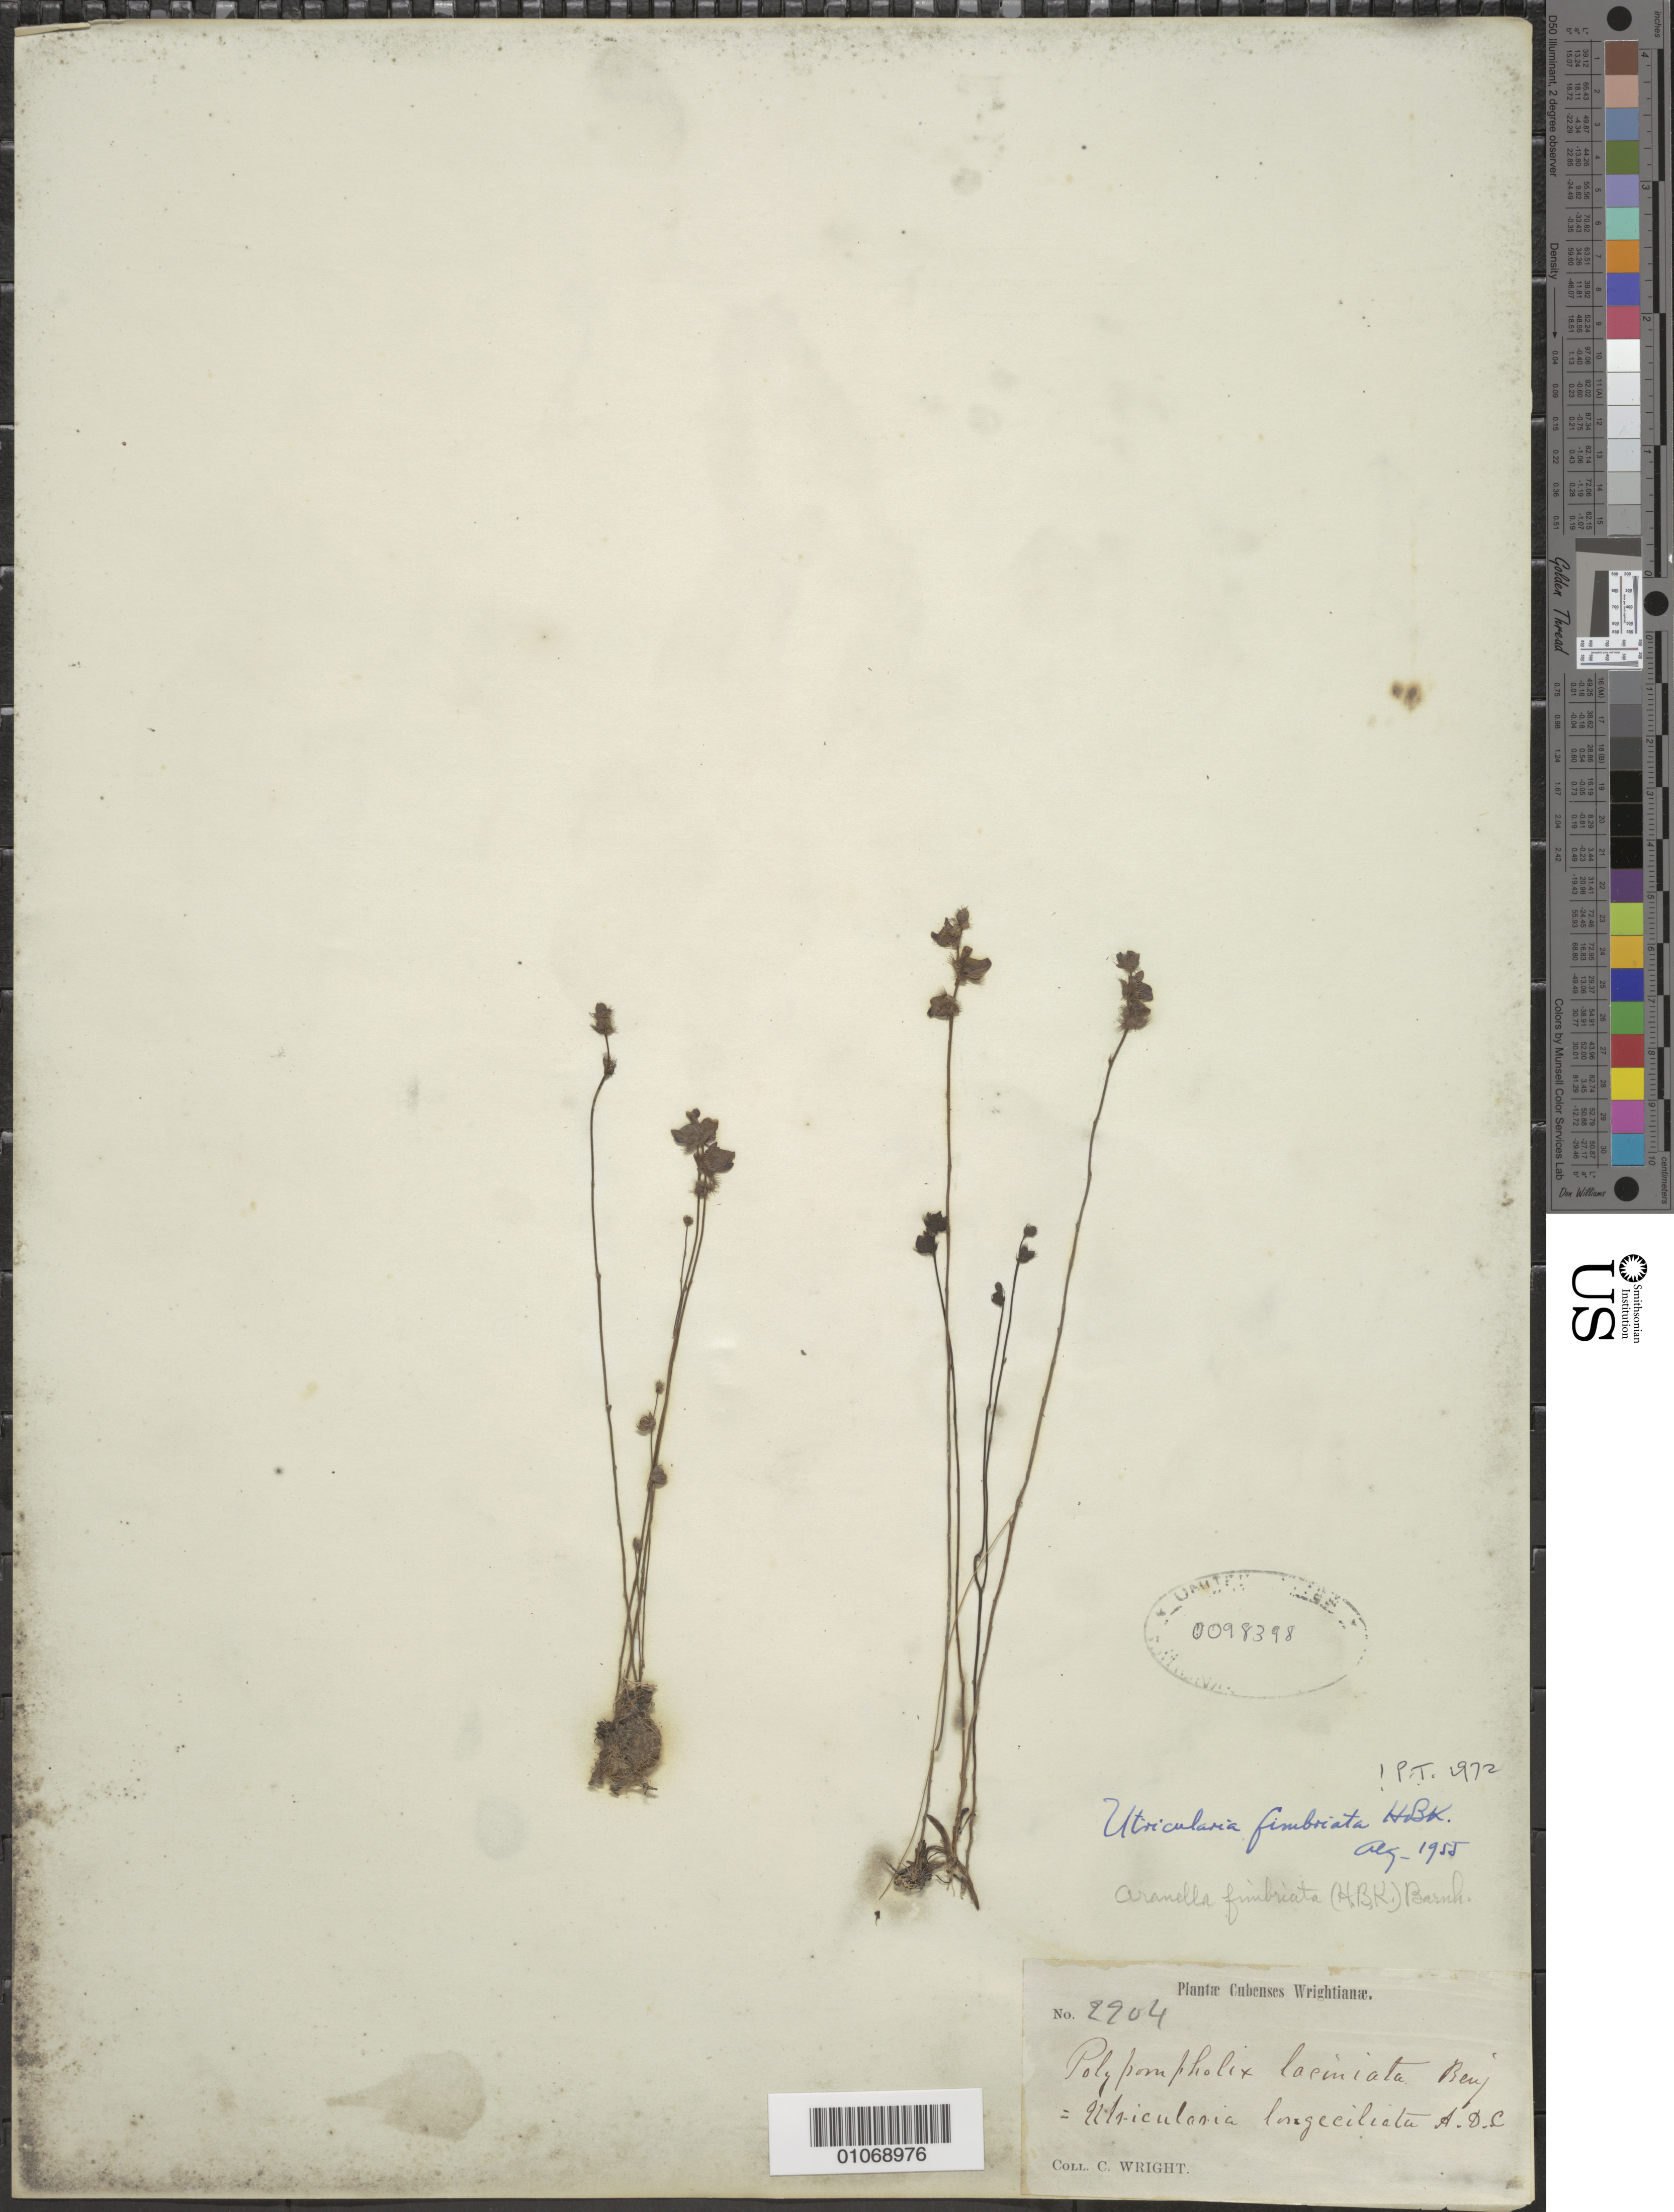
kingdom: Plantae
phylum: Tracheophyta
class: Magnoliopsida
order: Lamiales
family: Lentibulariaceae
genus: Utricularia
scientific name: Utricularia fimbriata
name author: Kunth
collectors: C. Wright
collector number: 2904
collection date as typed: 1800 to 1899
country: Cuba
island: Cuba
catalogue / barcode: US 98398